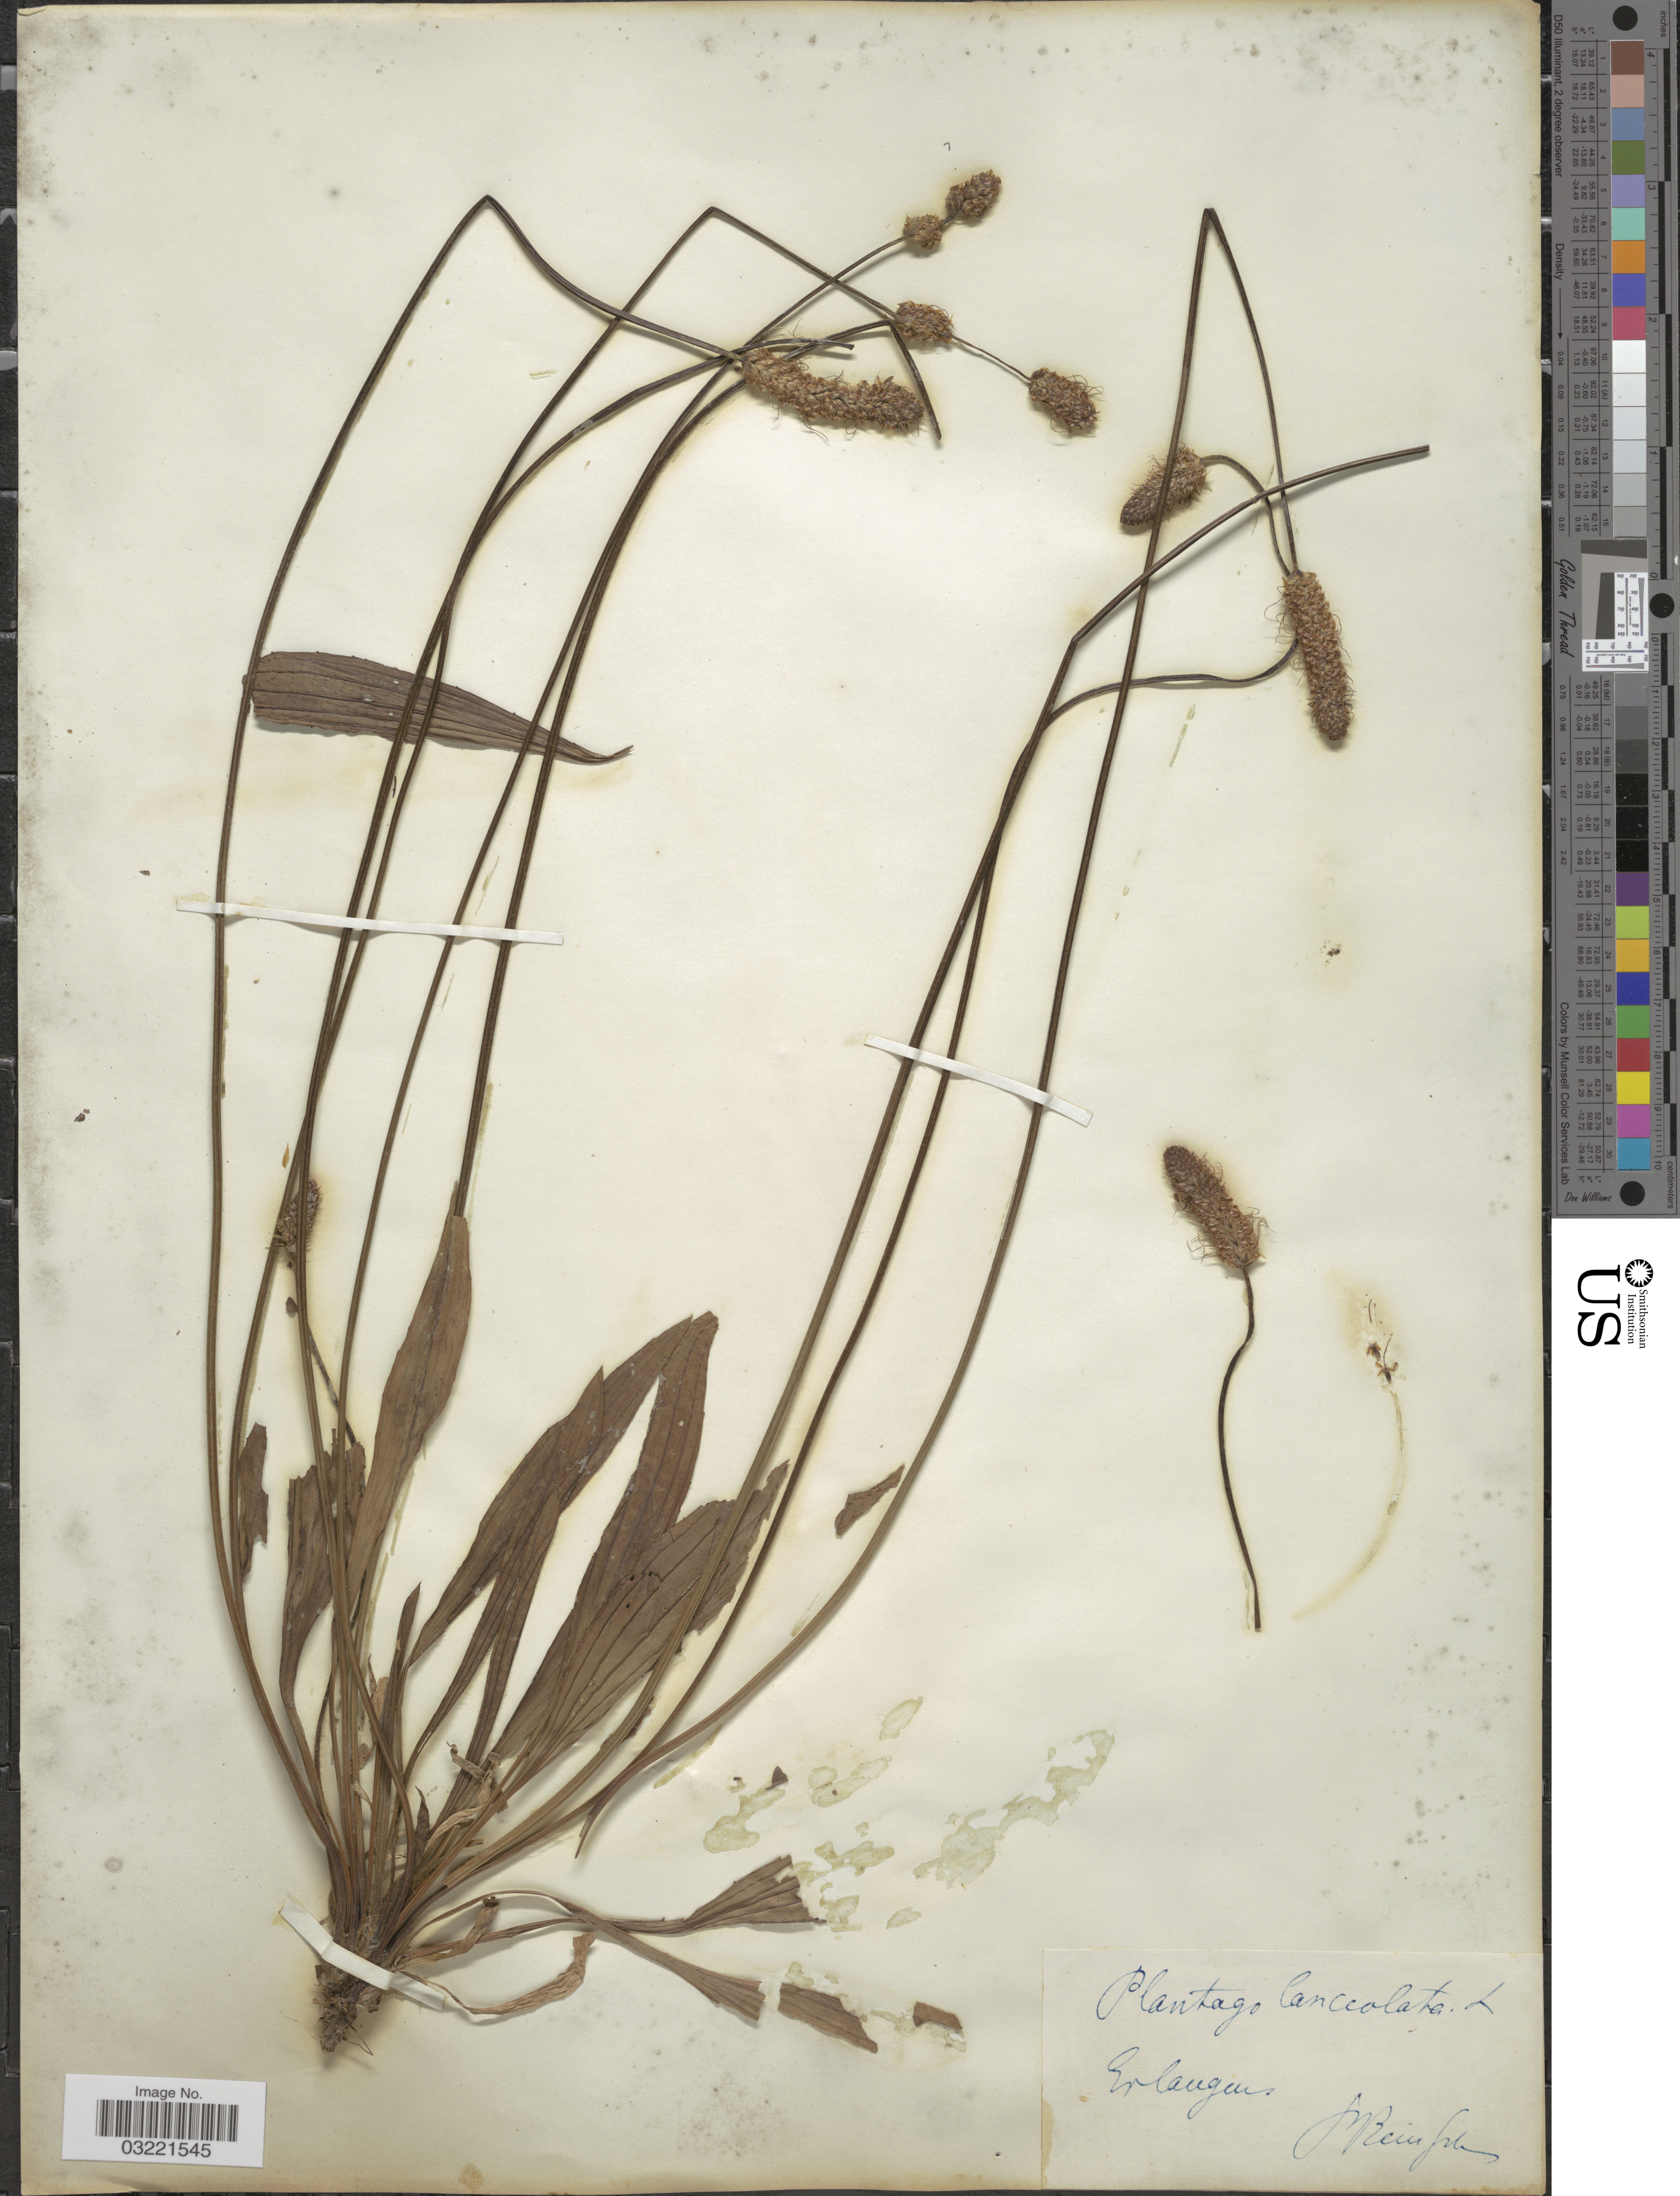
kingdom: Plantae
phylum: Tracheophyta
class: Magnoliopsida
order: Lamiales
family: Plantaginaceae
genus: Plantago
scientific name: Plantago lanceolata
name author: L.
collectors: M. Reinsch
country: Germany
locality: Erlangen.